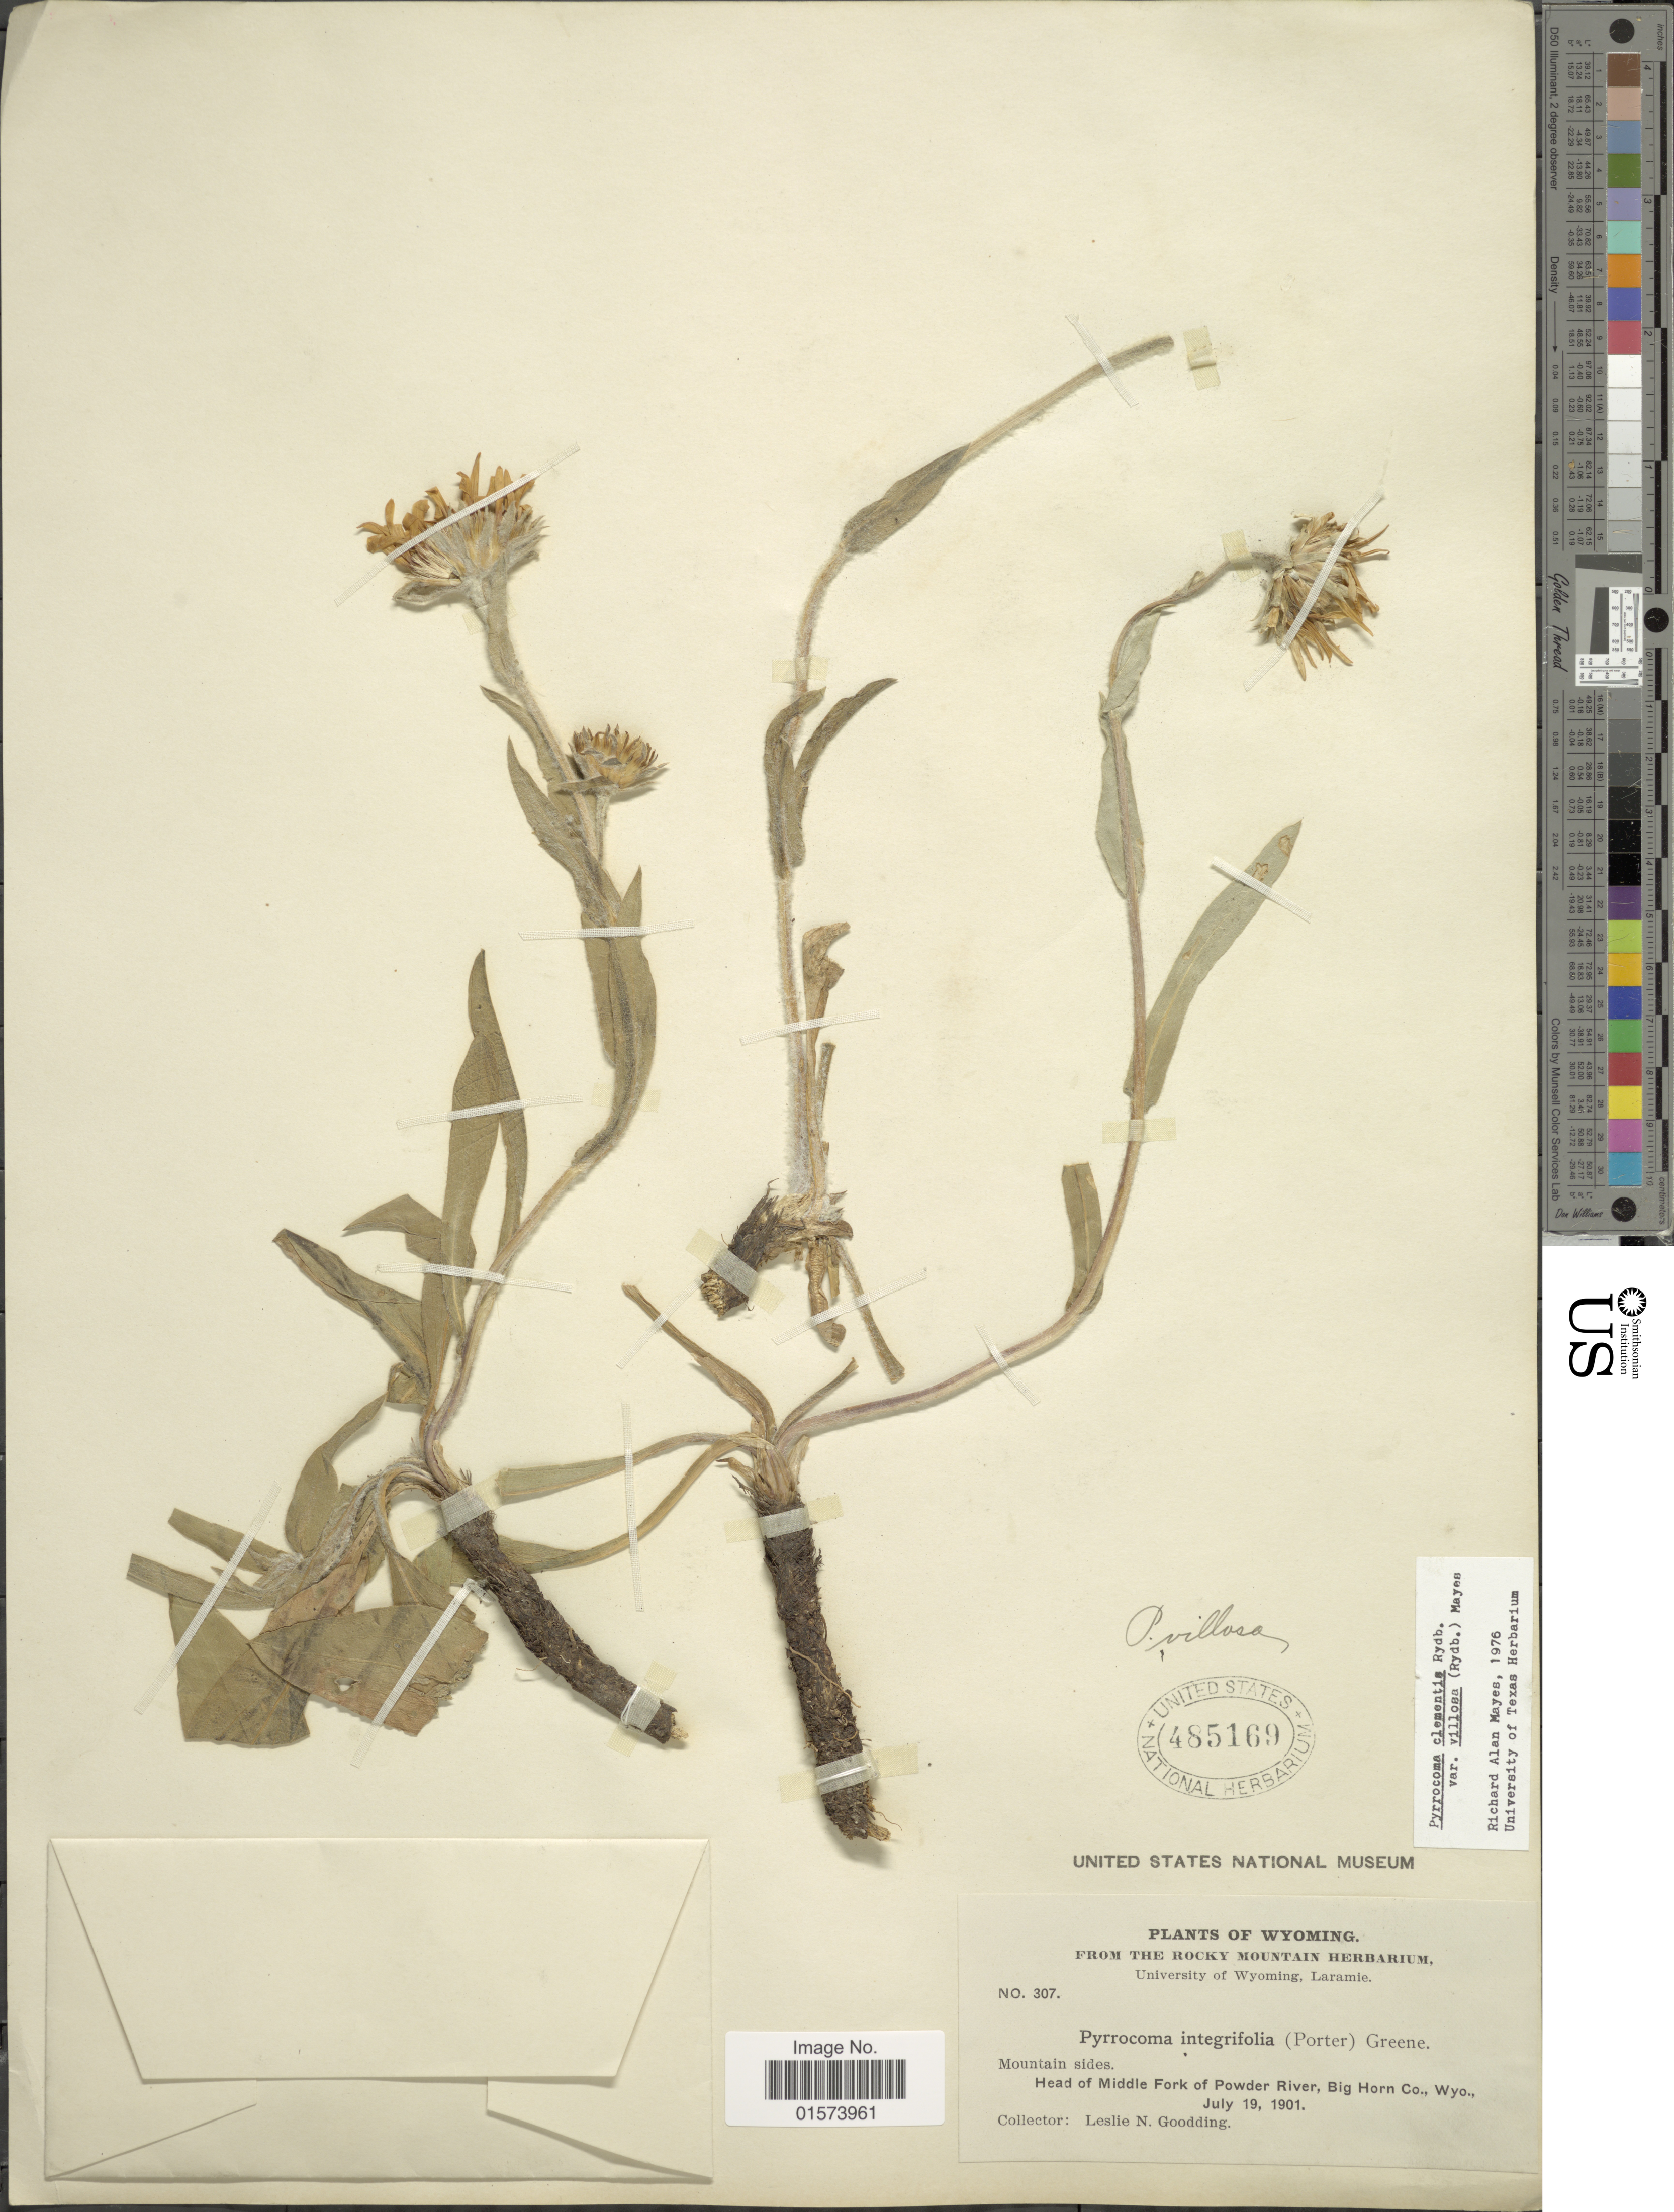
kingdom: Plantae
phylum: Tracheophyta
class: Magnoliopsida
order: Asterales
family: Asteraceae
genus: Pyrrocoma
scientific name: Pyrrocoma clementis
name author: Rydb.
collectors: N. Gooding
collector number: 307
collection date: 1901-07-19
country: United States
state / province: Wyoming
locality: Mountain sides, head of Middle Fork of Powder Rider, Big Horn Co.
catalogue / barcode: US 485169